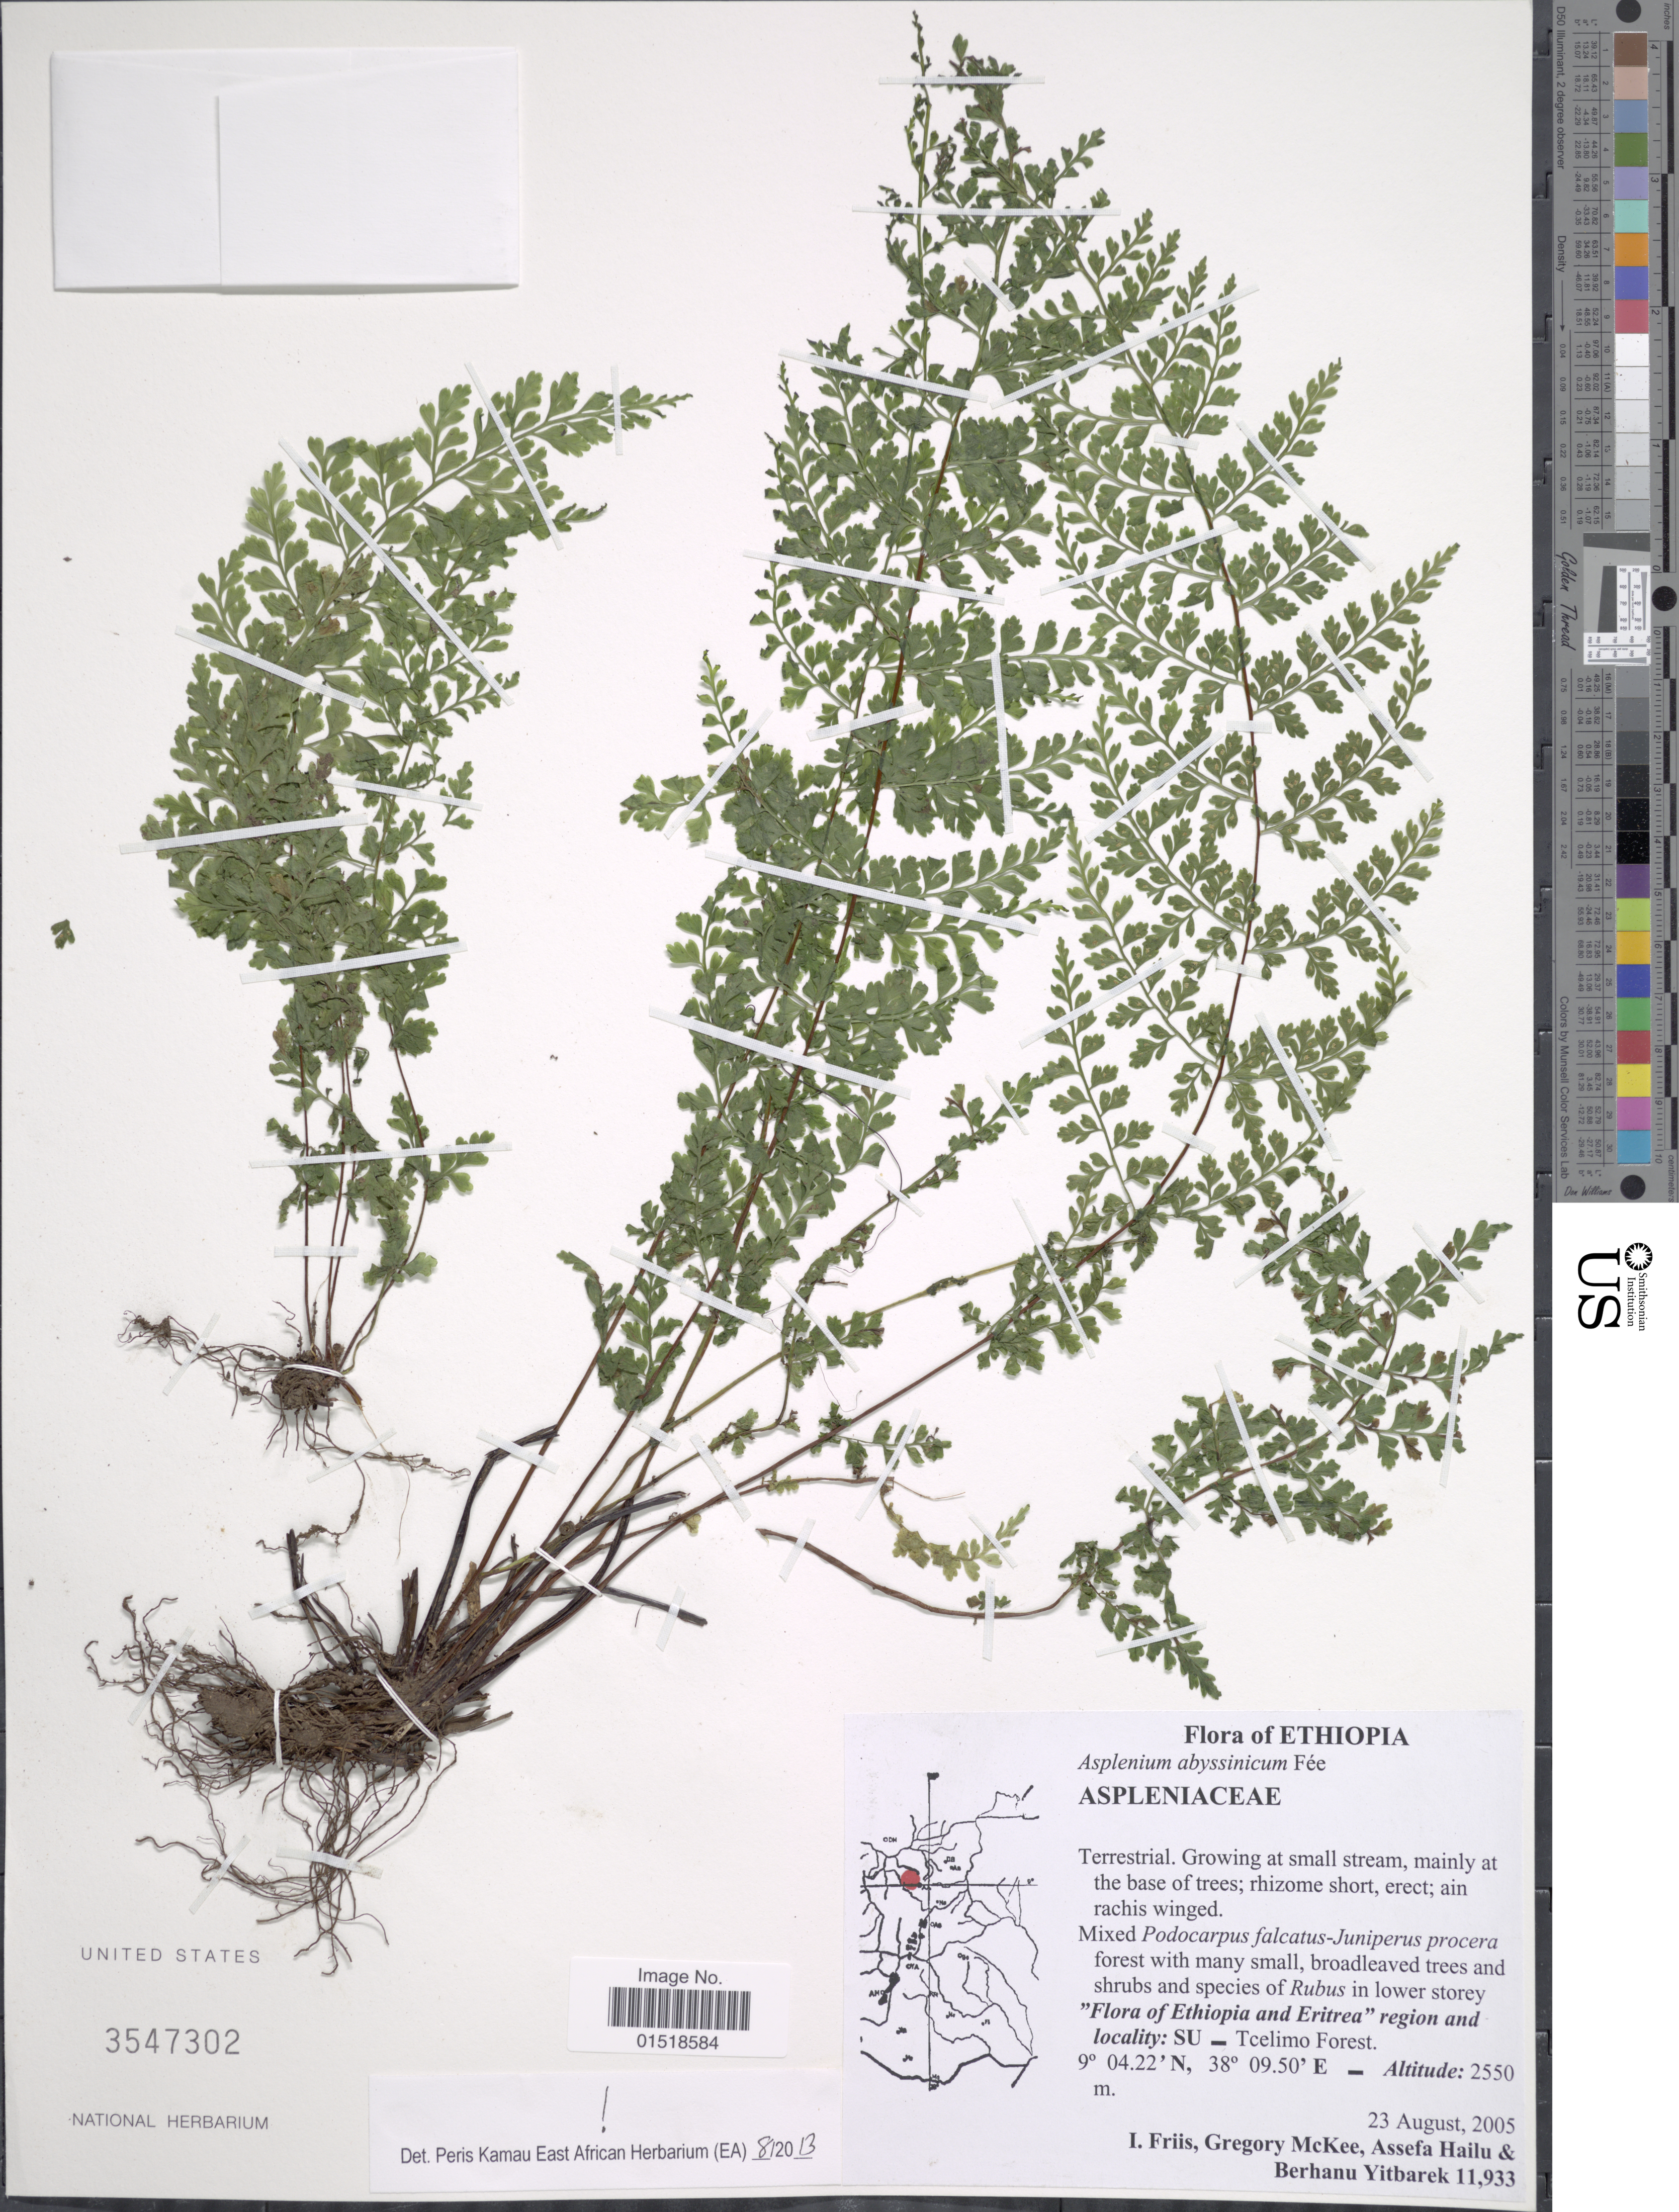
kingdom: Plantae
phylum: Tracheophyta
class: Polypodiopsida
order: Polypodiales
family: Aspleniaceae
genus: Asplenium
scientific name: Asplenium abyssinicum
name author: Fée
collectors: I. Friis, G. S. McKee, A. Hailu & B. Yitbarek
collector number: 11933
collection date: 2005-08-23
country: Ethiopia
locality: SU_ Tcelimo Forest.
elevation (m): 2550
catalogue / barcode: US 3547302